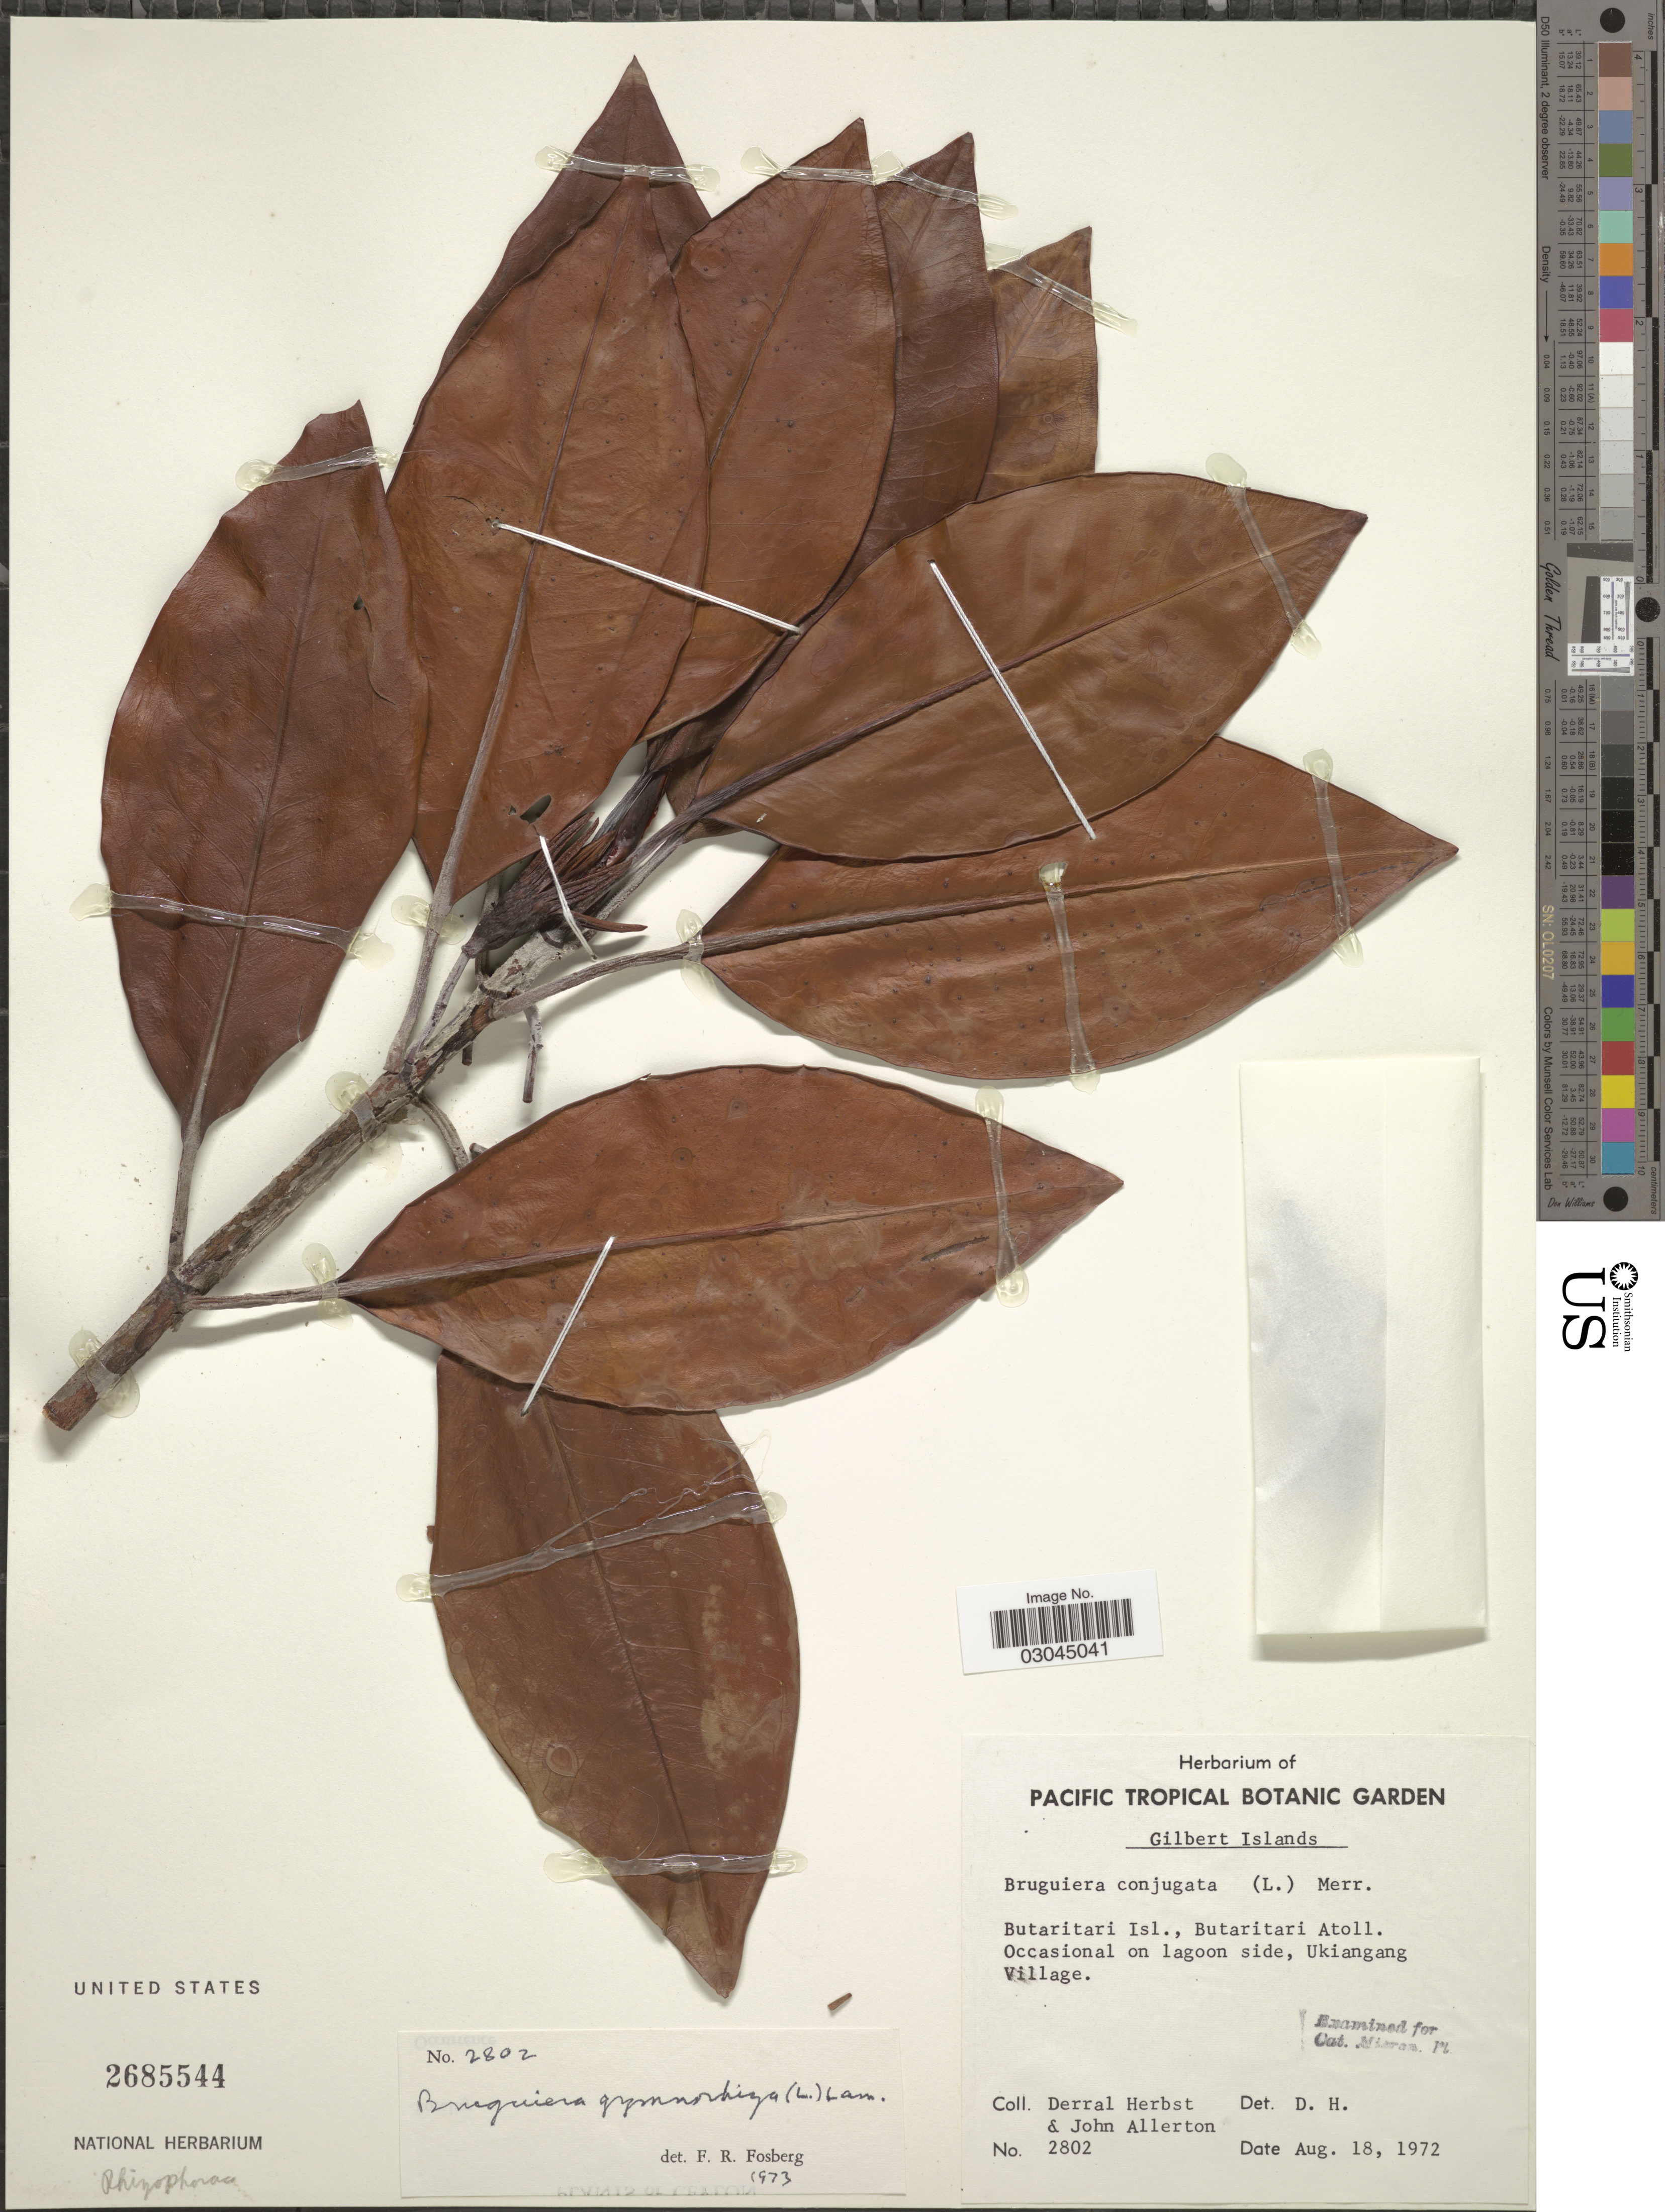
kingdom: Plantae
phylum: Tracheophyta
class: Magnoliopsida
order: Malpighiales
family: Rhizophoraceae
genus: Bruguiera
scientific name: Bruguiera gymnorhiza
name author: (L.) Savigny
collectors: D. R. Herbst & J. Allerton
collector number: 2802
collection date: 1972-08-18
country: Kiribati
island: Butaritari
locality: Gilbert Islands, Butaritari Isl., Butaritari Atoll, Occasional on lagoon side, Ukiangang Village.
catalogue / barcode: US 2685544